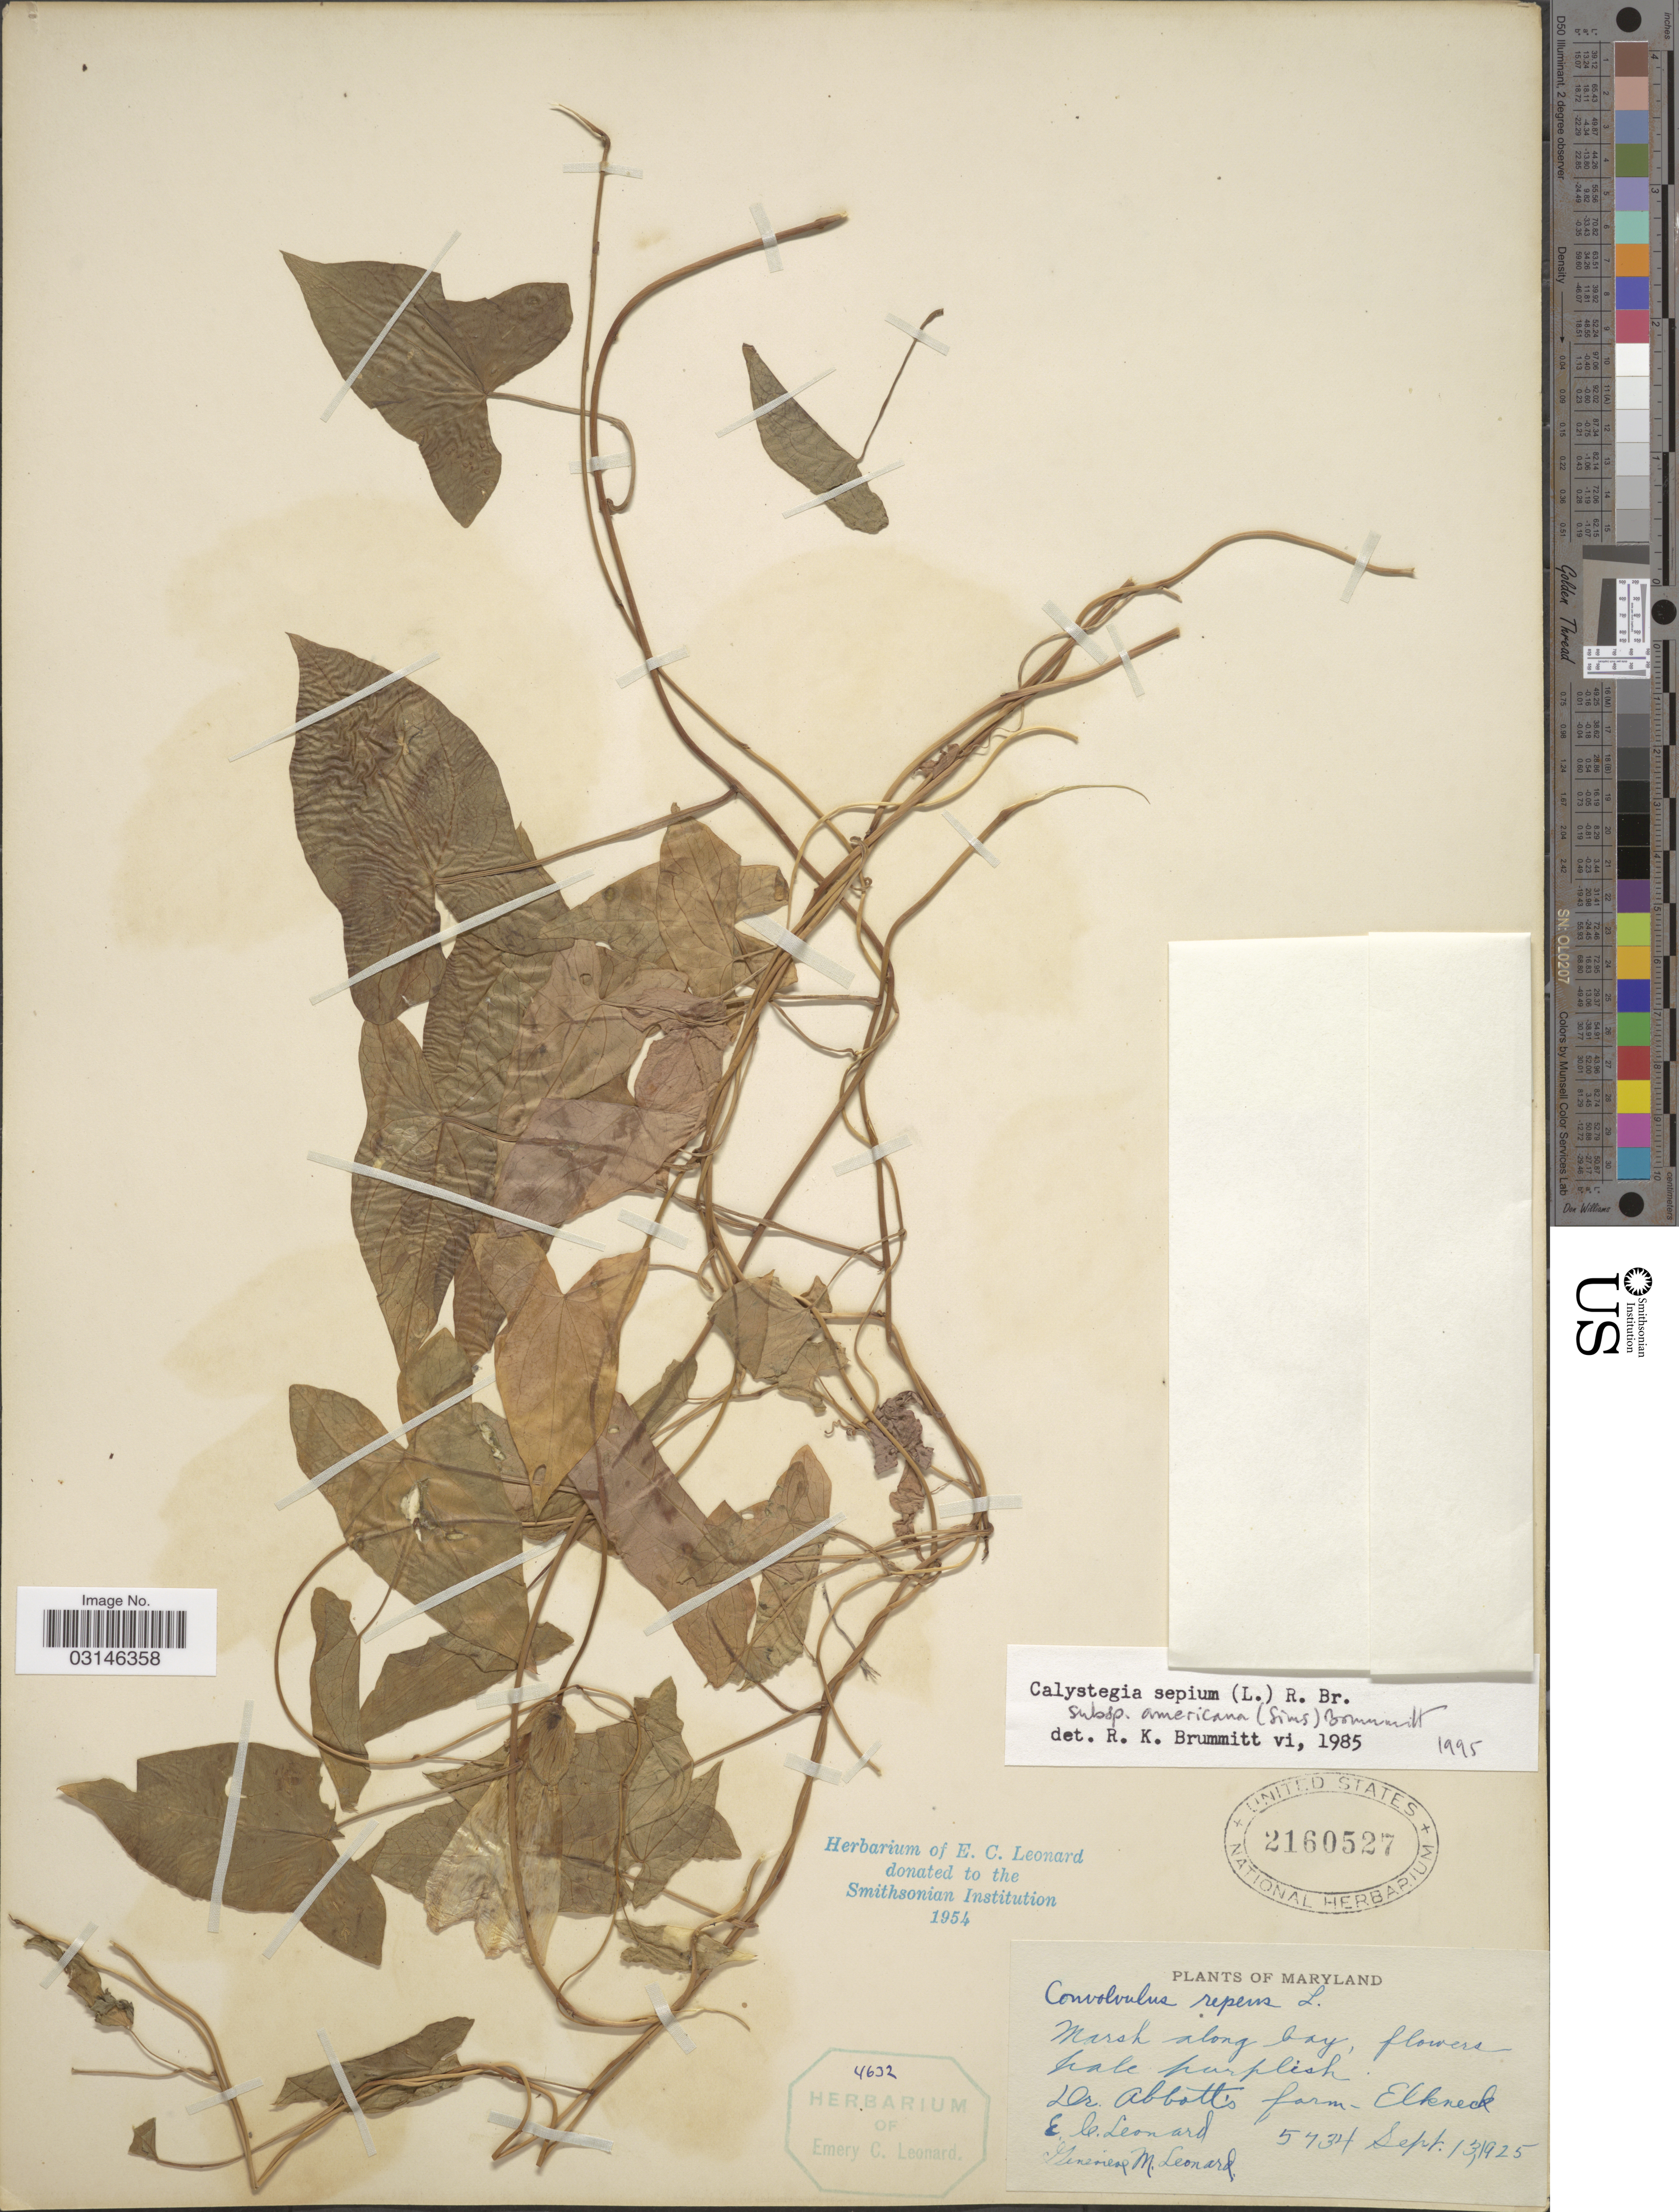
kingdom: Plantae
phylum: Tracheophyta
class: Magnoliopsida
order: Solanales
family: Convolvulaceae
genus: Calystegia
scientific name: Calystegia sepium subsp. americana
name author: (Sims) Brummitt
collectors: E. C. Leonard & G. M. Leonard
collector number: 5734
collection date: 1925-09-13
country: United States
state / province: Maryland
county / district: Cecil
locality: Dr. Abbott's farm, Elkneck.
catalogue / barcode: US 2160527